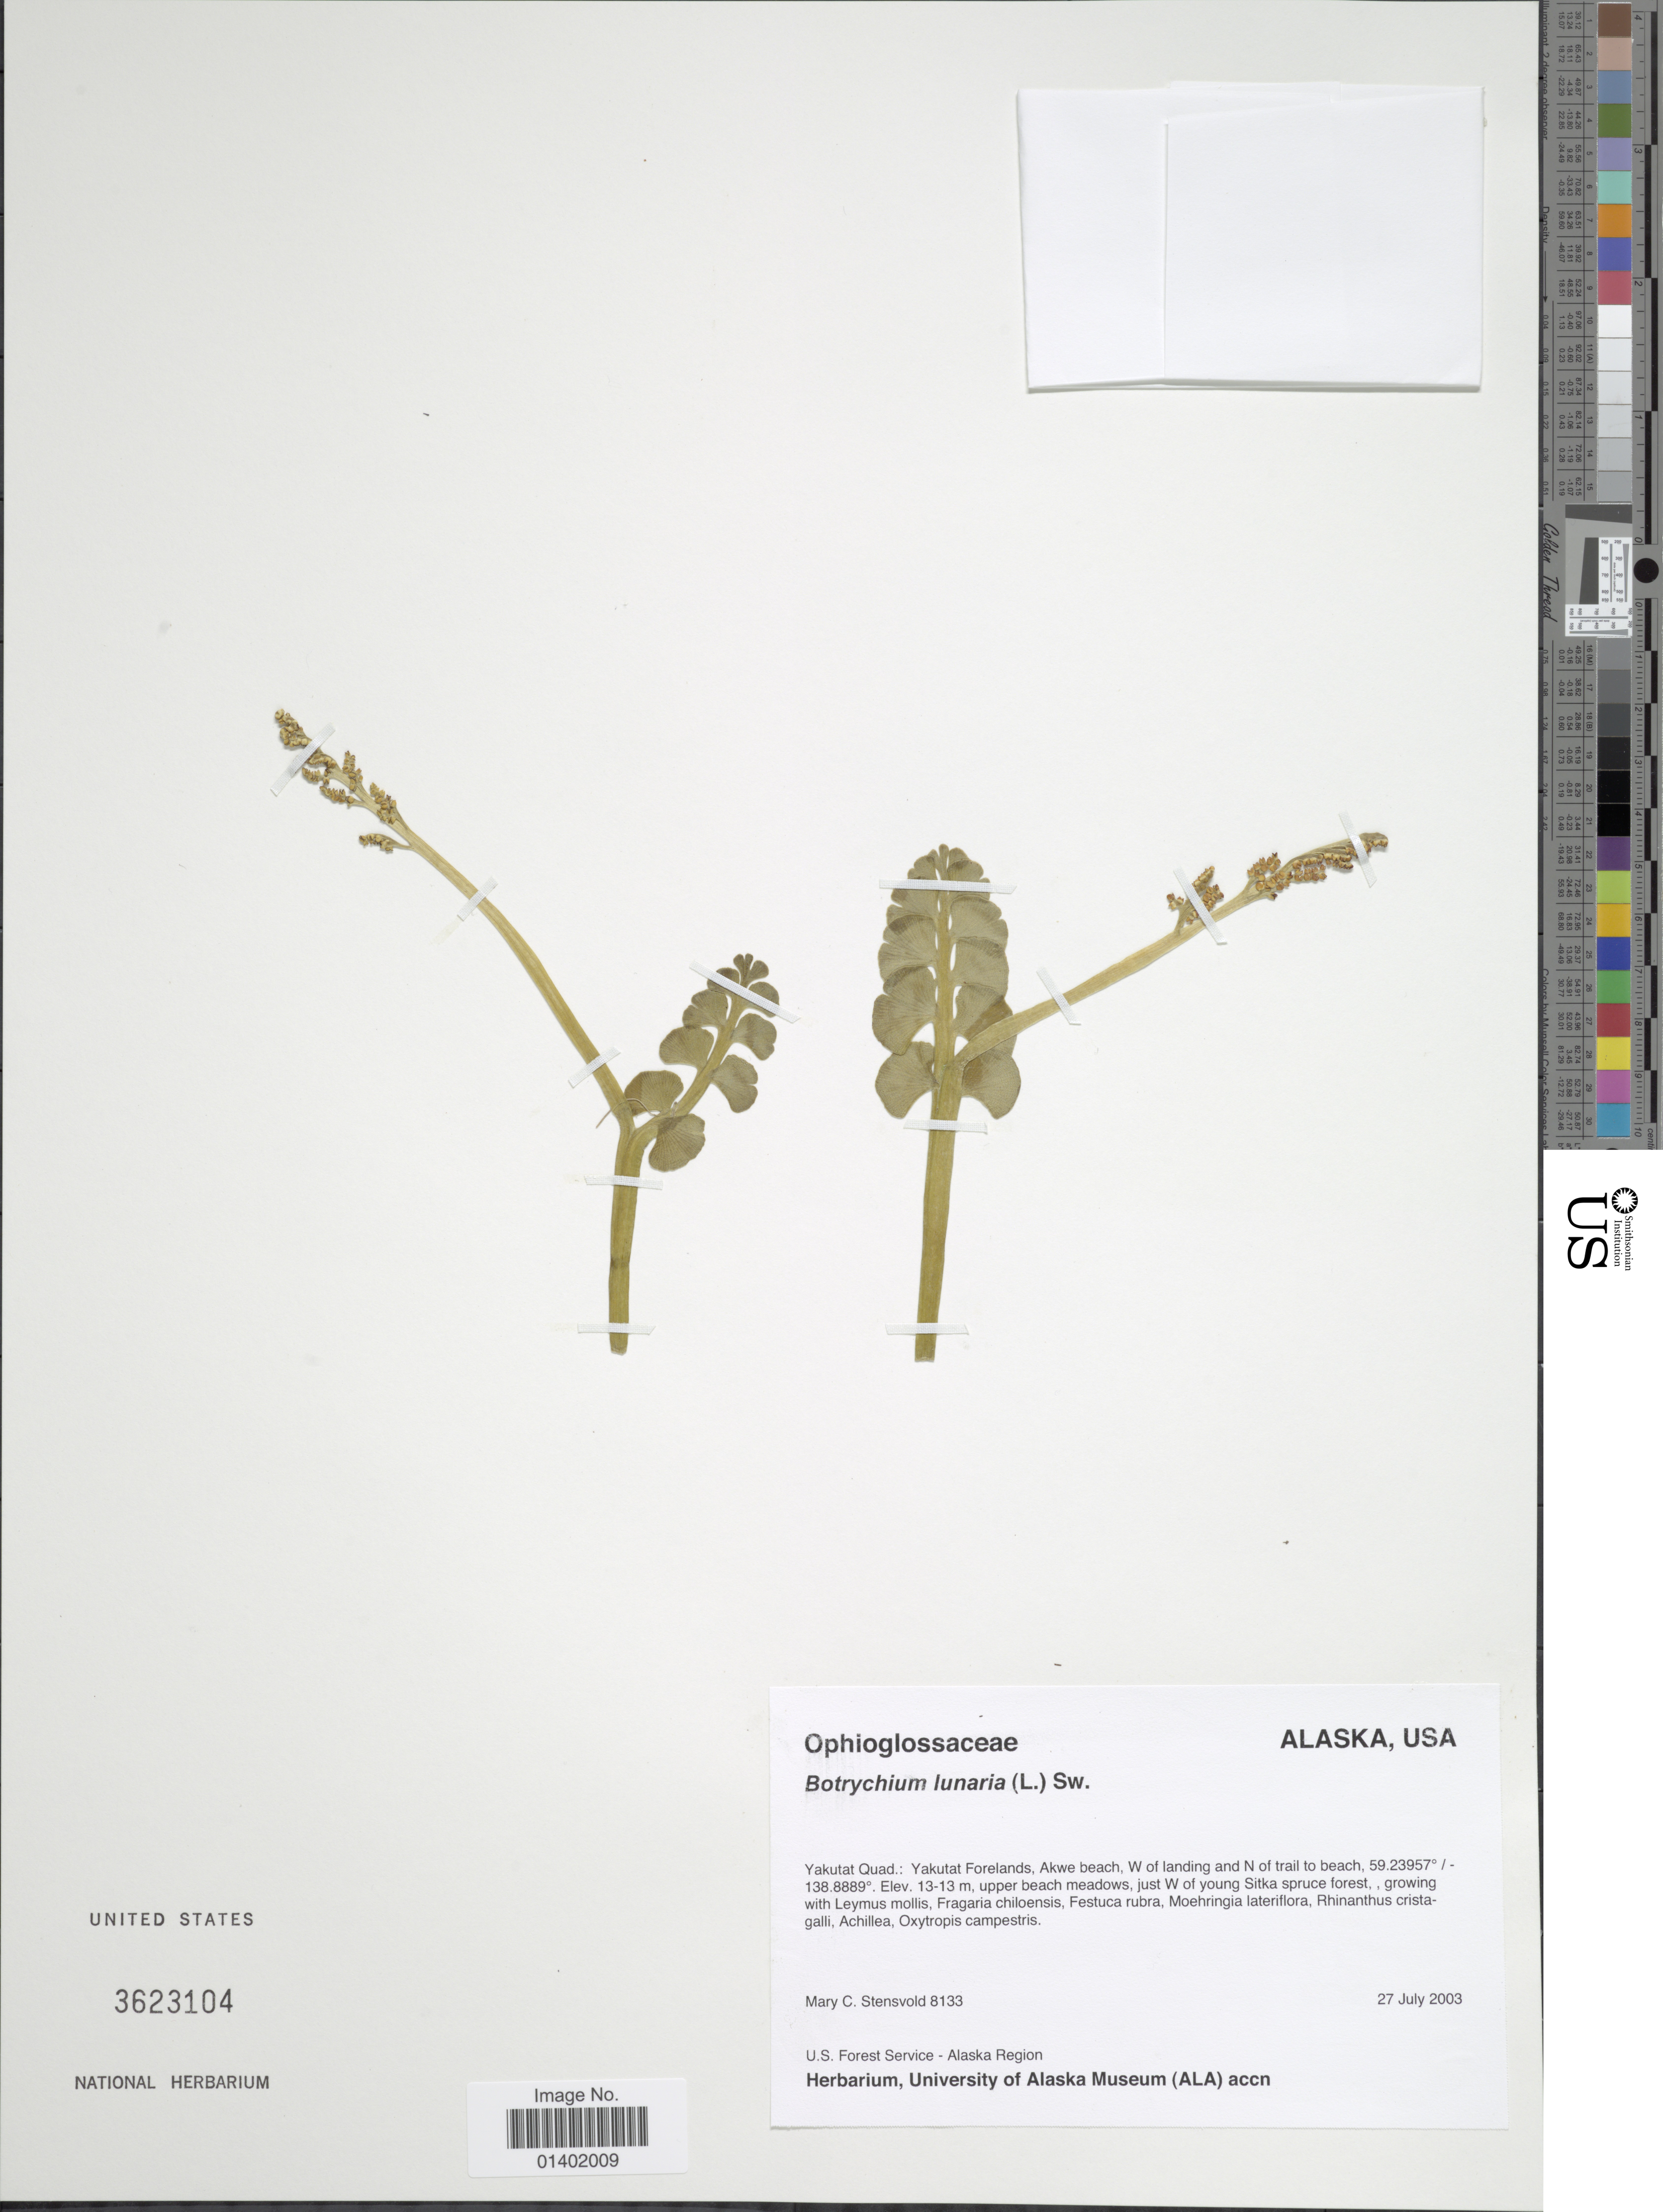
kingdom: Plantae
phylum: Tracheophyta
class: Polypodiopsida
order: Ophioglossales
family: Ophioglossaceae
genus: Botrychium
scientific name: Botrychium lunaria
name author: (L.) Sw.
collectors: M. Stensvold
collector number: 8133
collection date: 2003-07-27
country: United States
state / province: Alaska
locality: Yakutat Quad: Yakutat Forelands, akwe beach, upper beach meadows, just W of young Sitka spruce forest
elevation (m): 13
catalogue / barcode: US 3623104